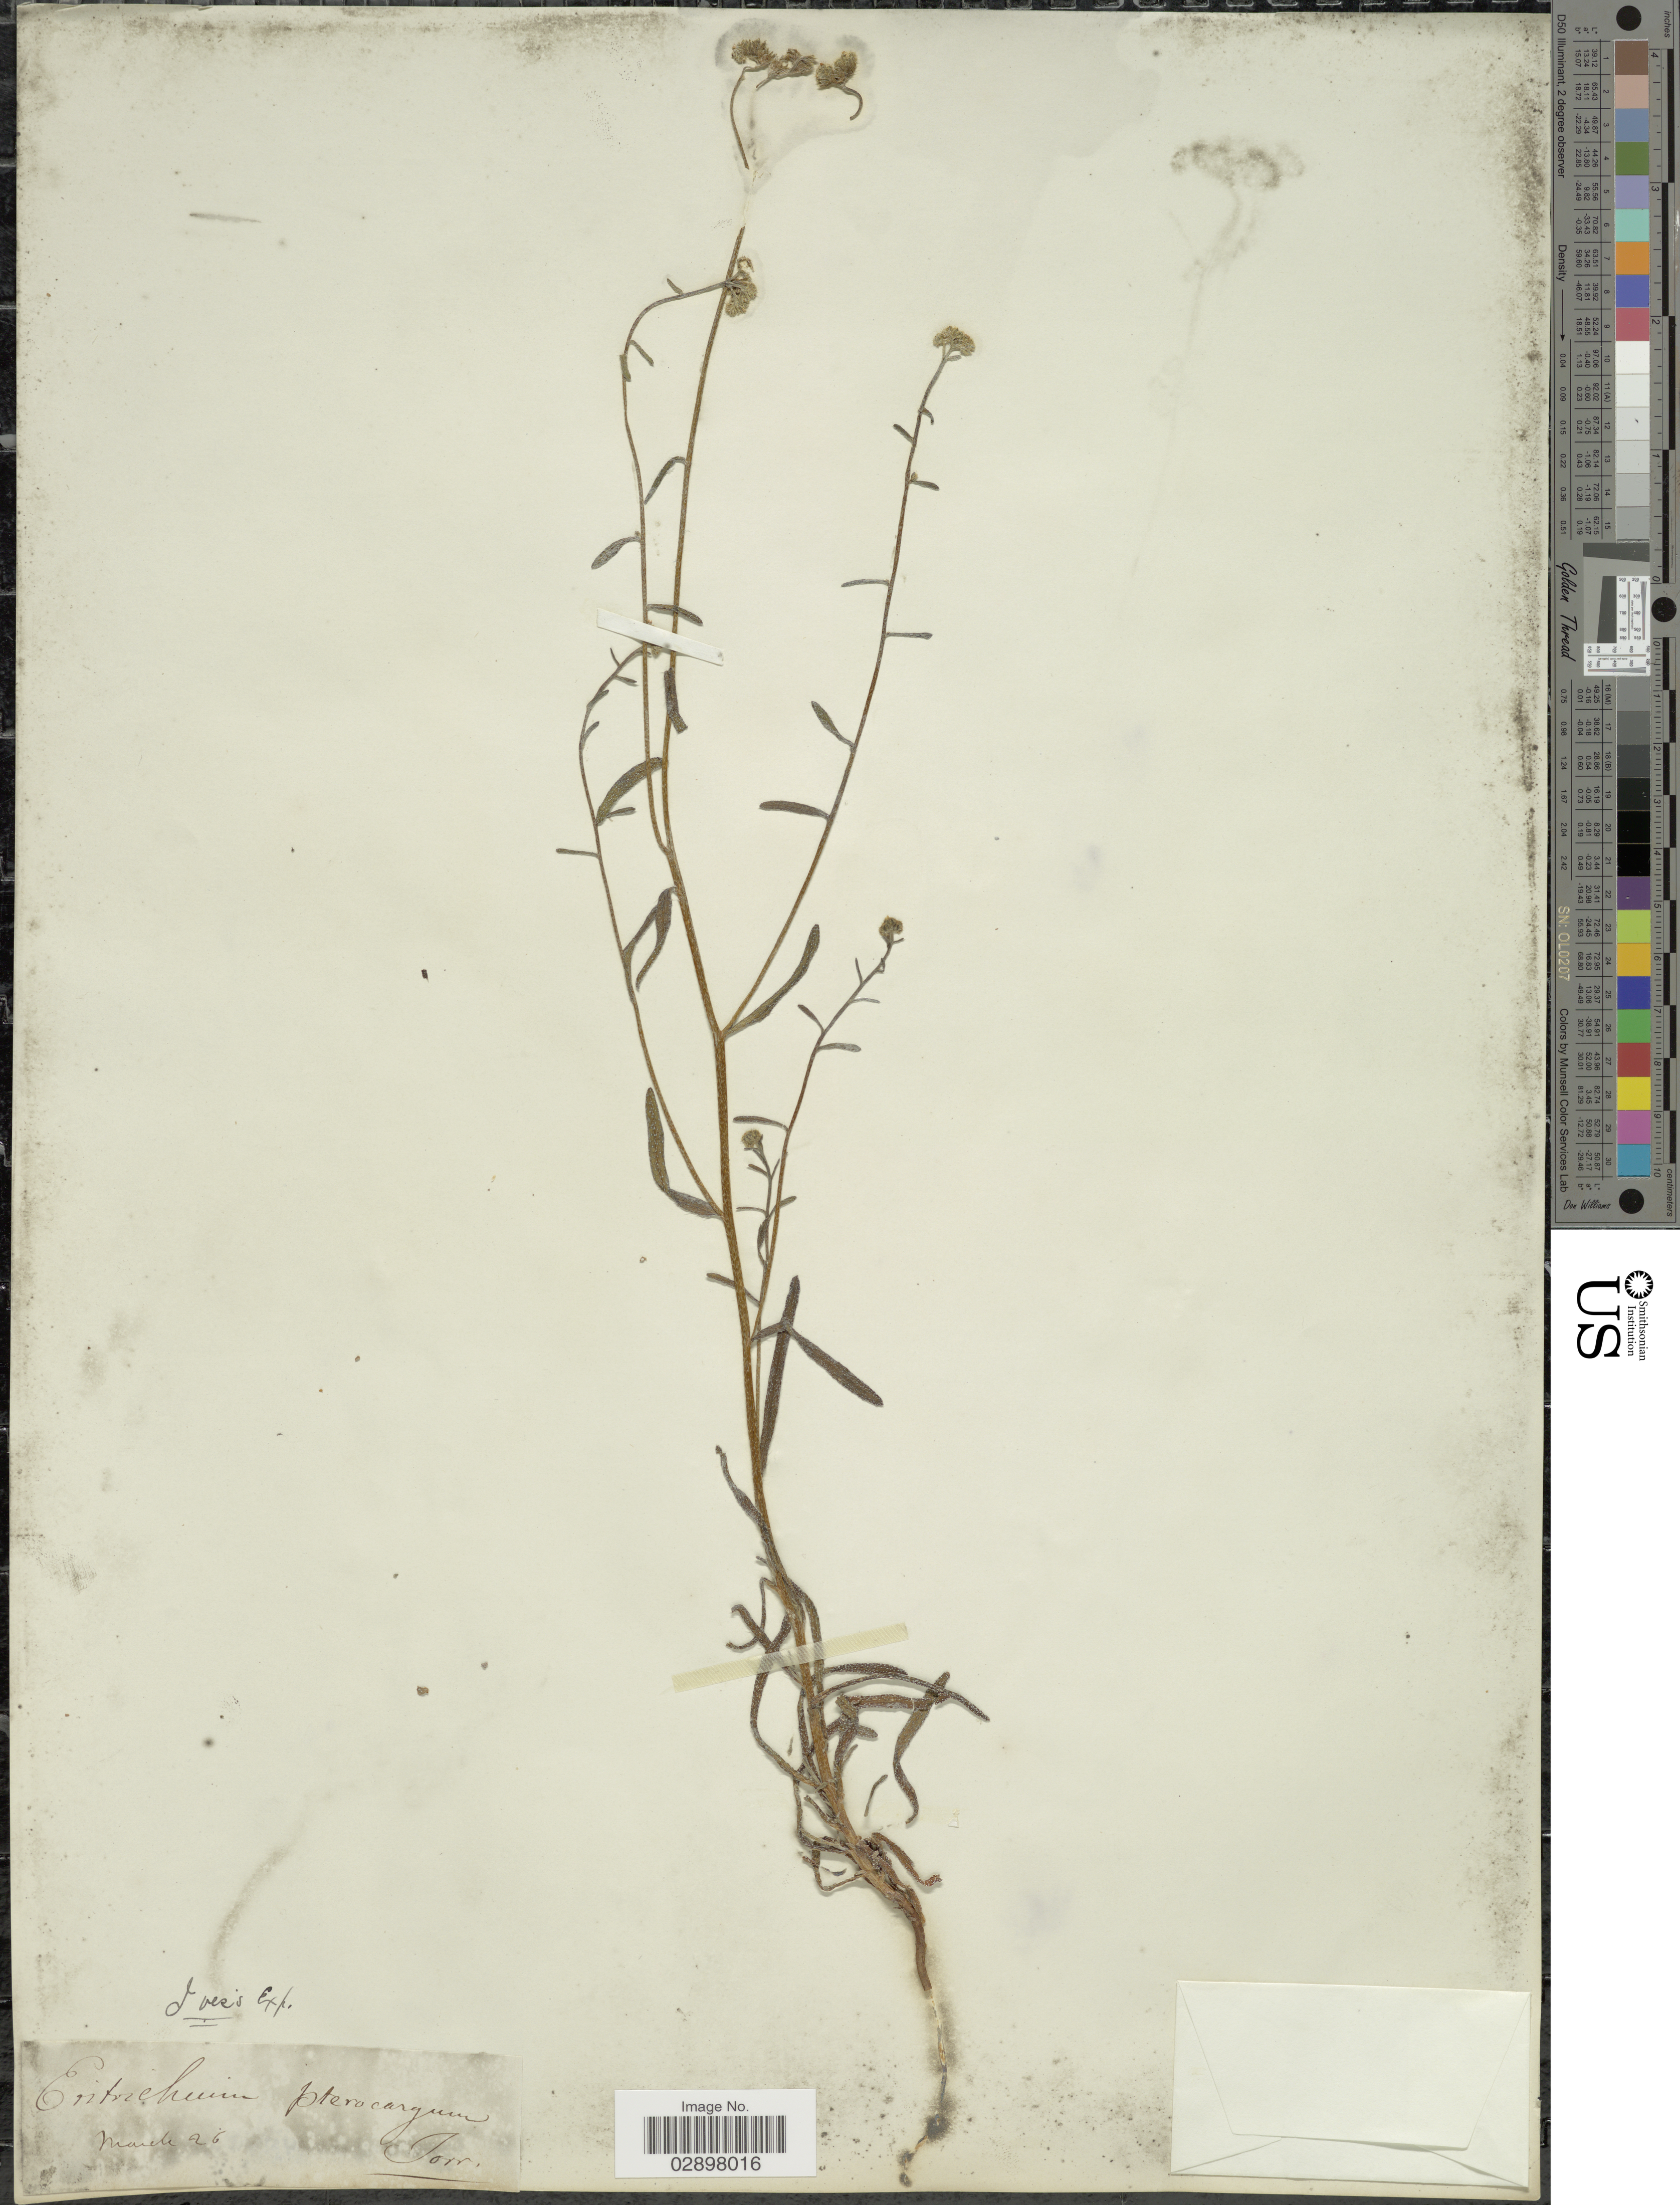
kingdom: Plantae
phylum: Tracheophyta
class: Magnoliopsida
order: Boraginales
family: Boraginaceae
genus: Cryptantha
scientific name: Cryptantha pterocarya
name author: (Torr.) Greene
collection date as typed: Transcribed d/m/y: /3/26